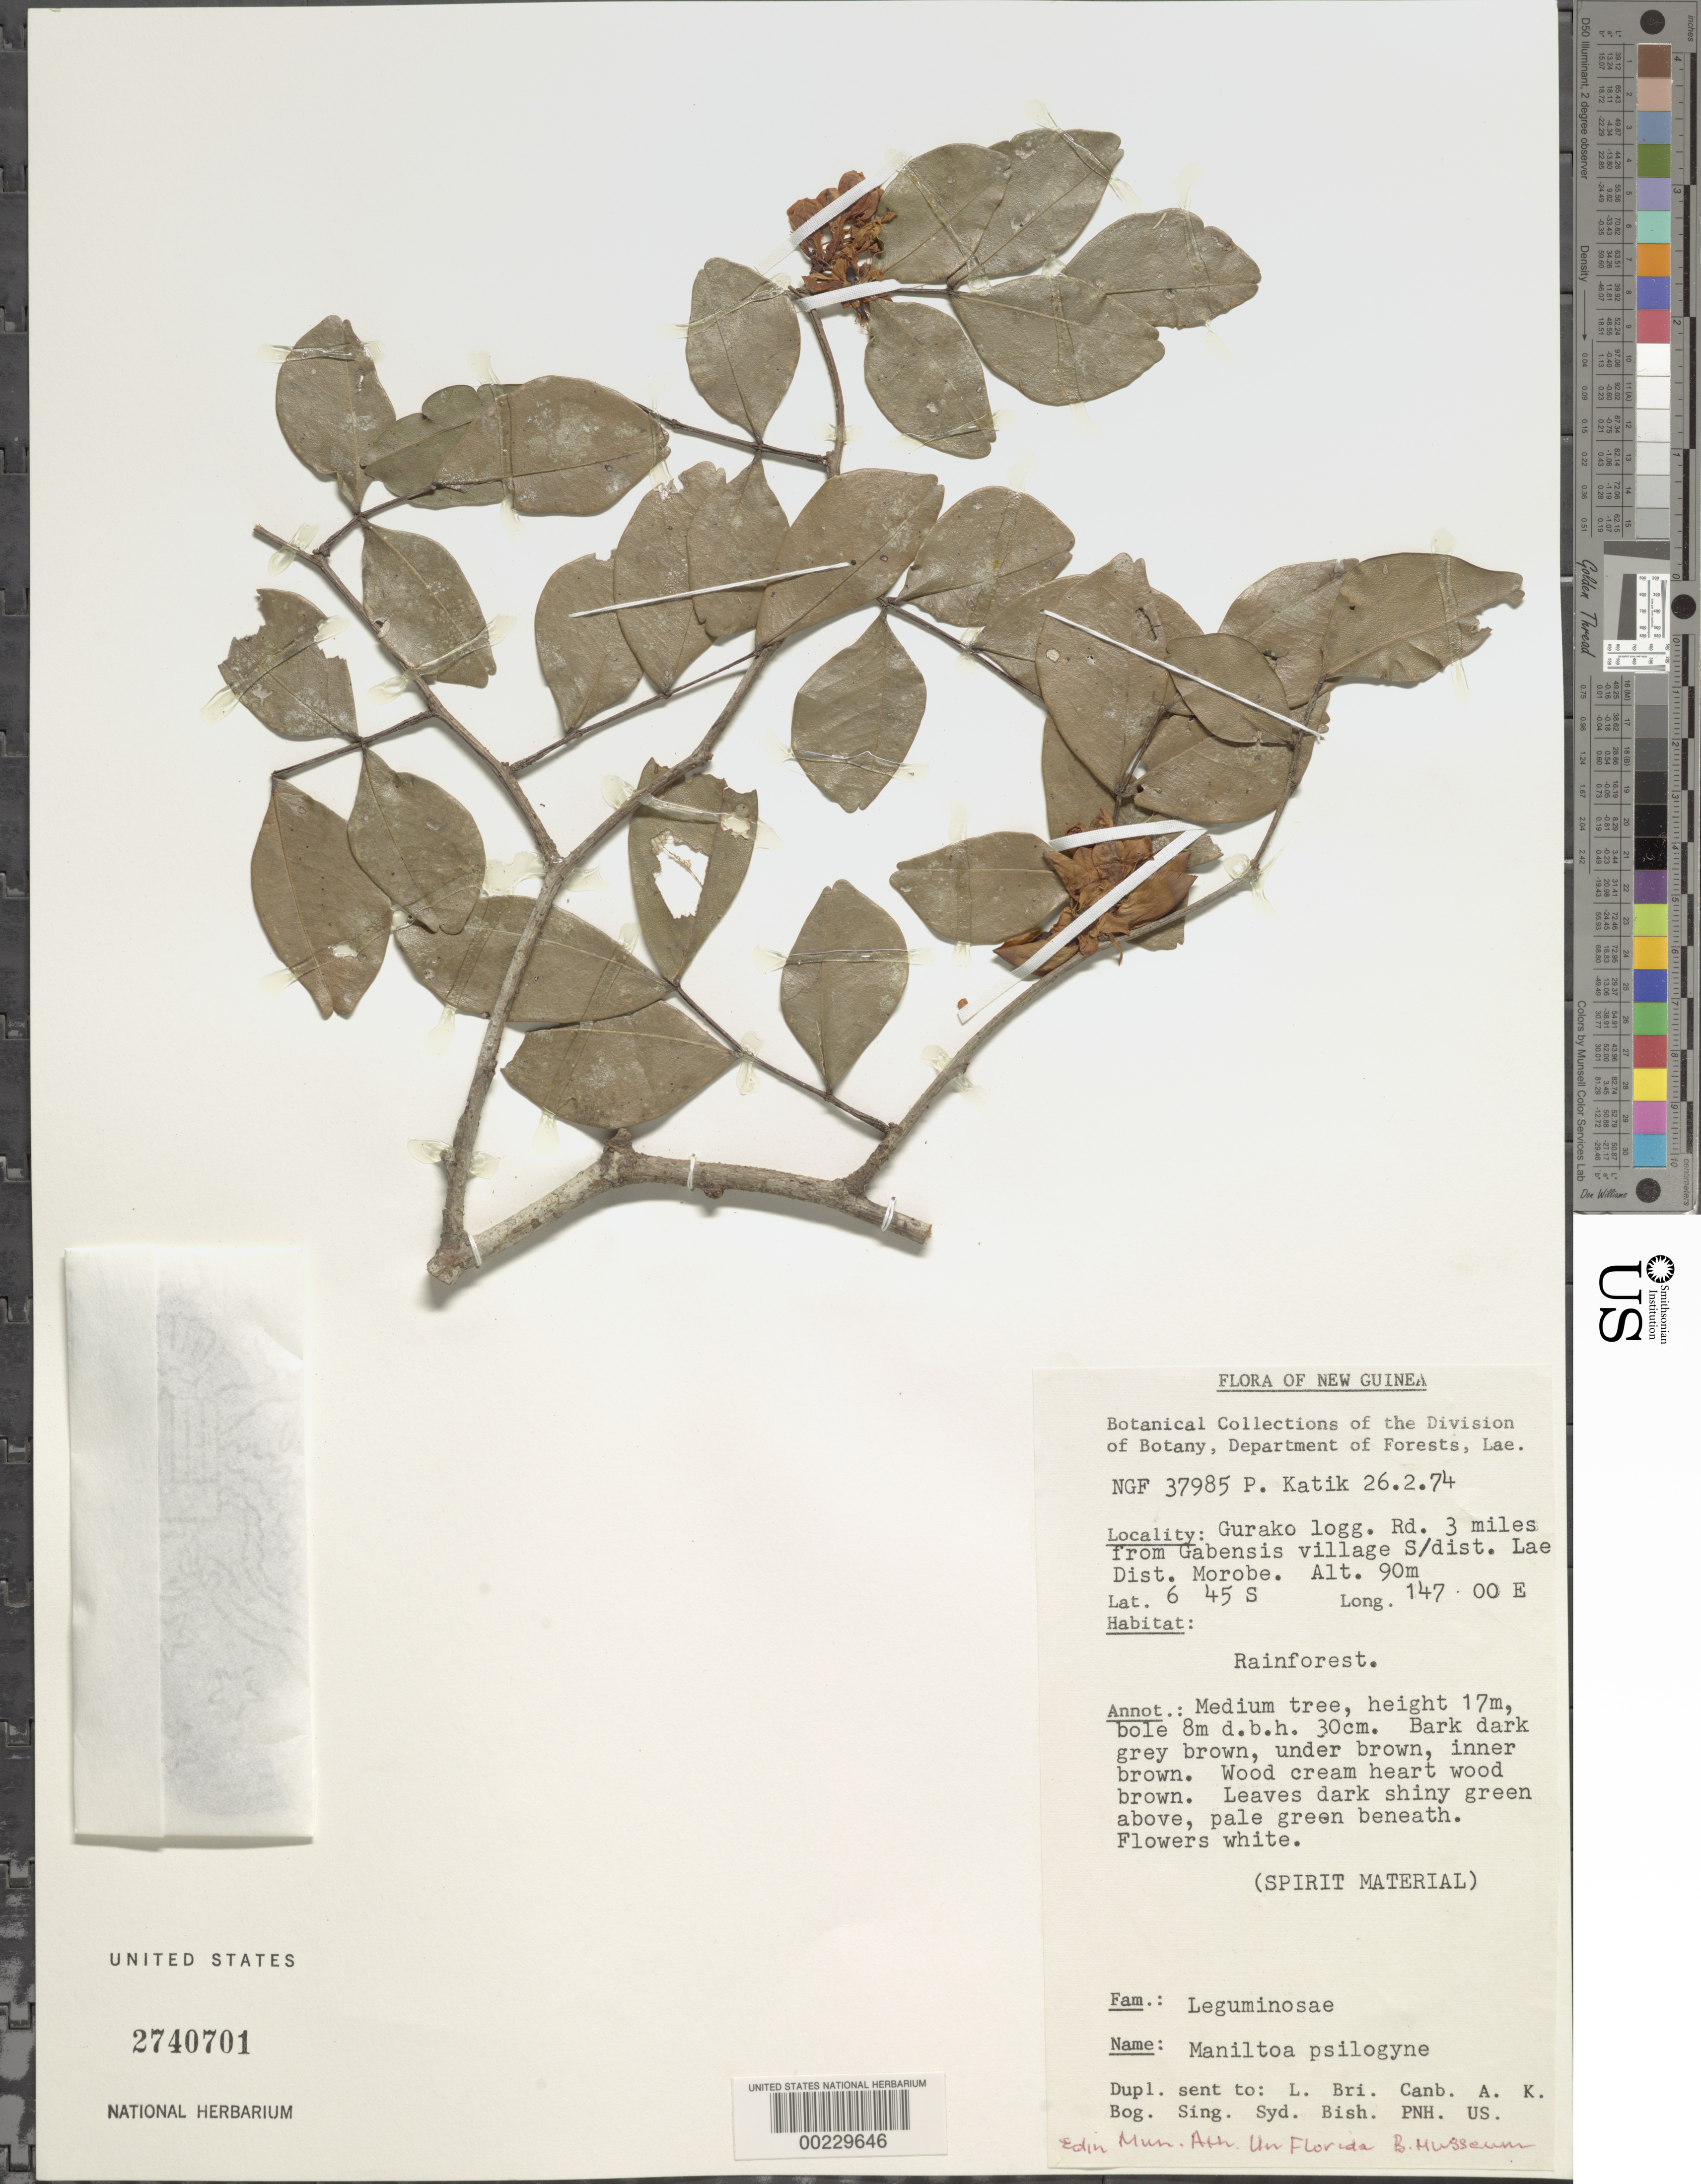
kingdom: Plantae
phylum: Tracheophyta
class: Magnoliopsida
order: Fabales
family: Fabaceae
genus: Maniltoa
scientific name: Maniltoa psilogyne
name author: Harms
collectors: P. Katik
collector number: Ngf 37985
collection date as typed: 26 Feb 1974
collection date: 1974-02-26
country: Papua New Guinea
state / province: Morobe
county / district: Lae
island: New Guinea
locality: Gurako logg. road 3 mi from gabensis village; subdist. lae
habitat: Rain forest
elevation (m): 90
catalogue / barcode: US 2740701